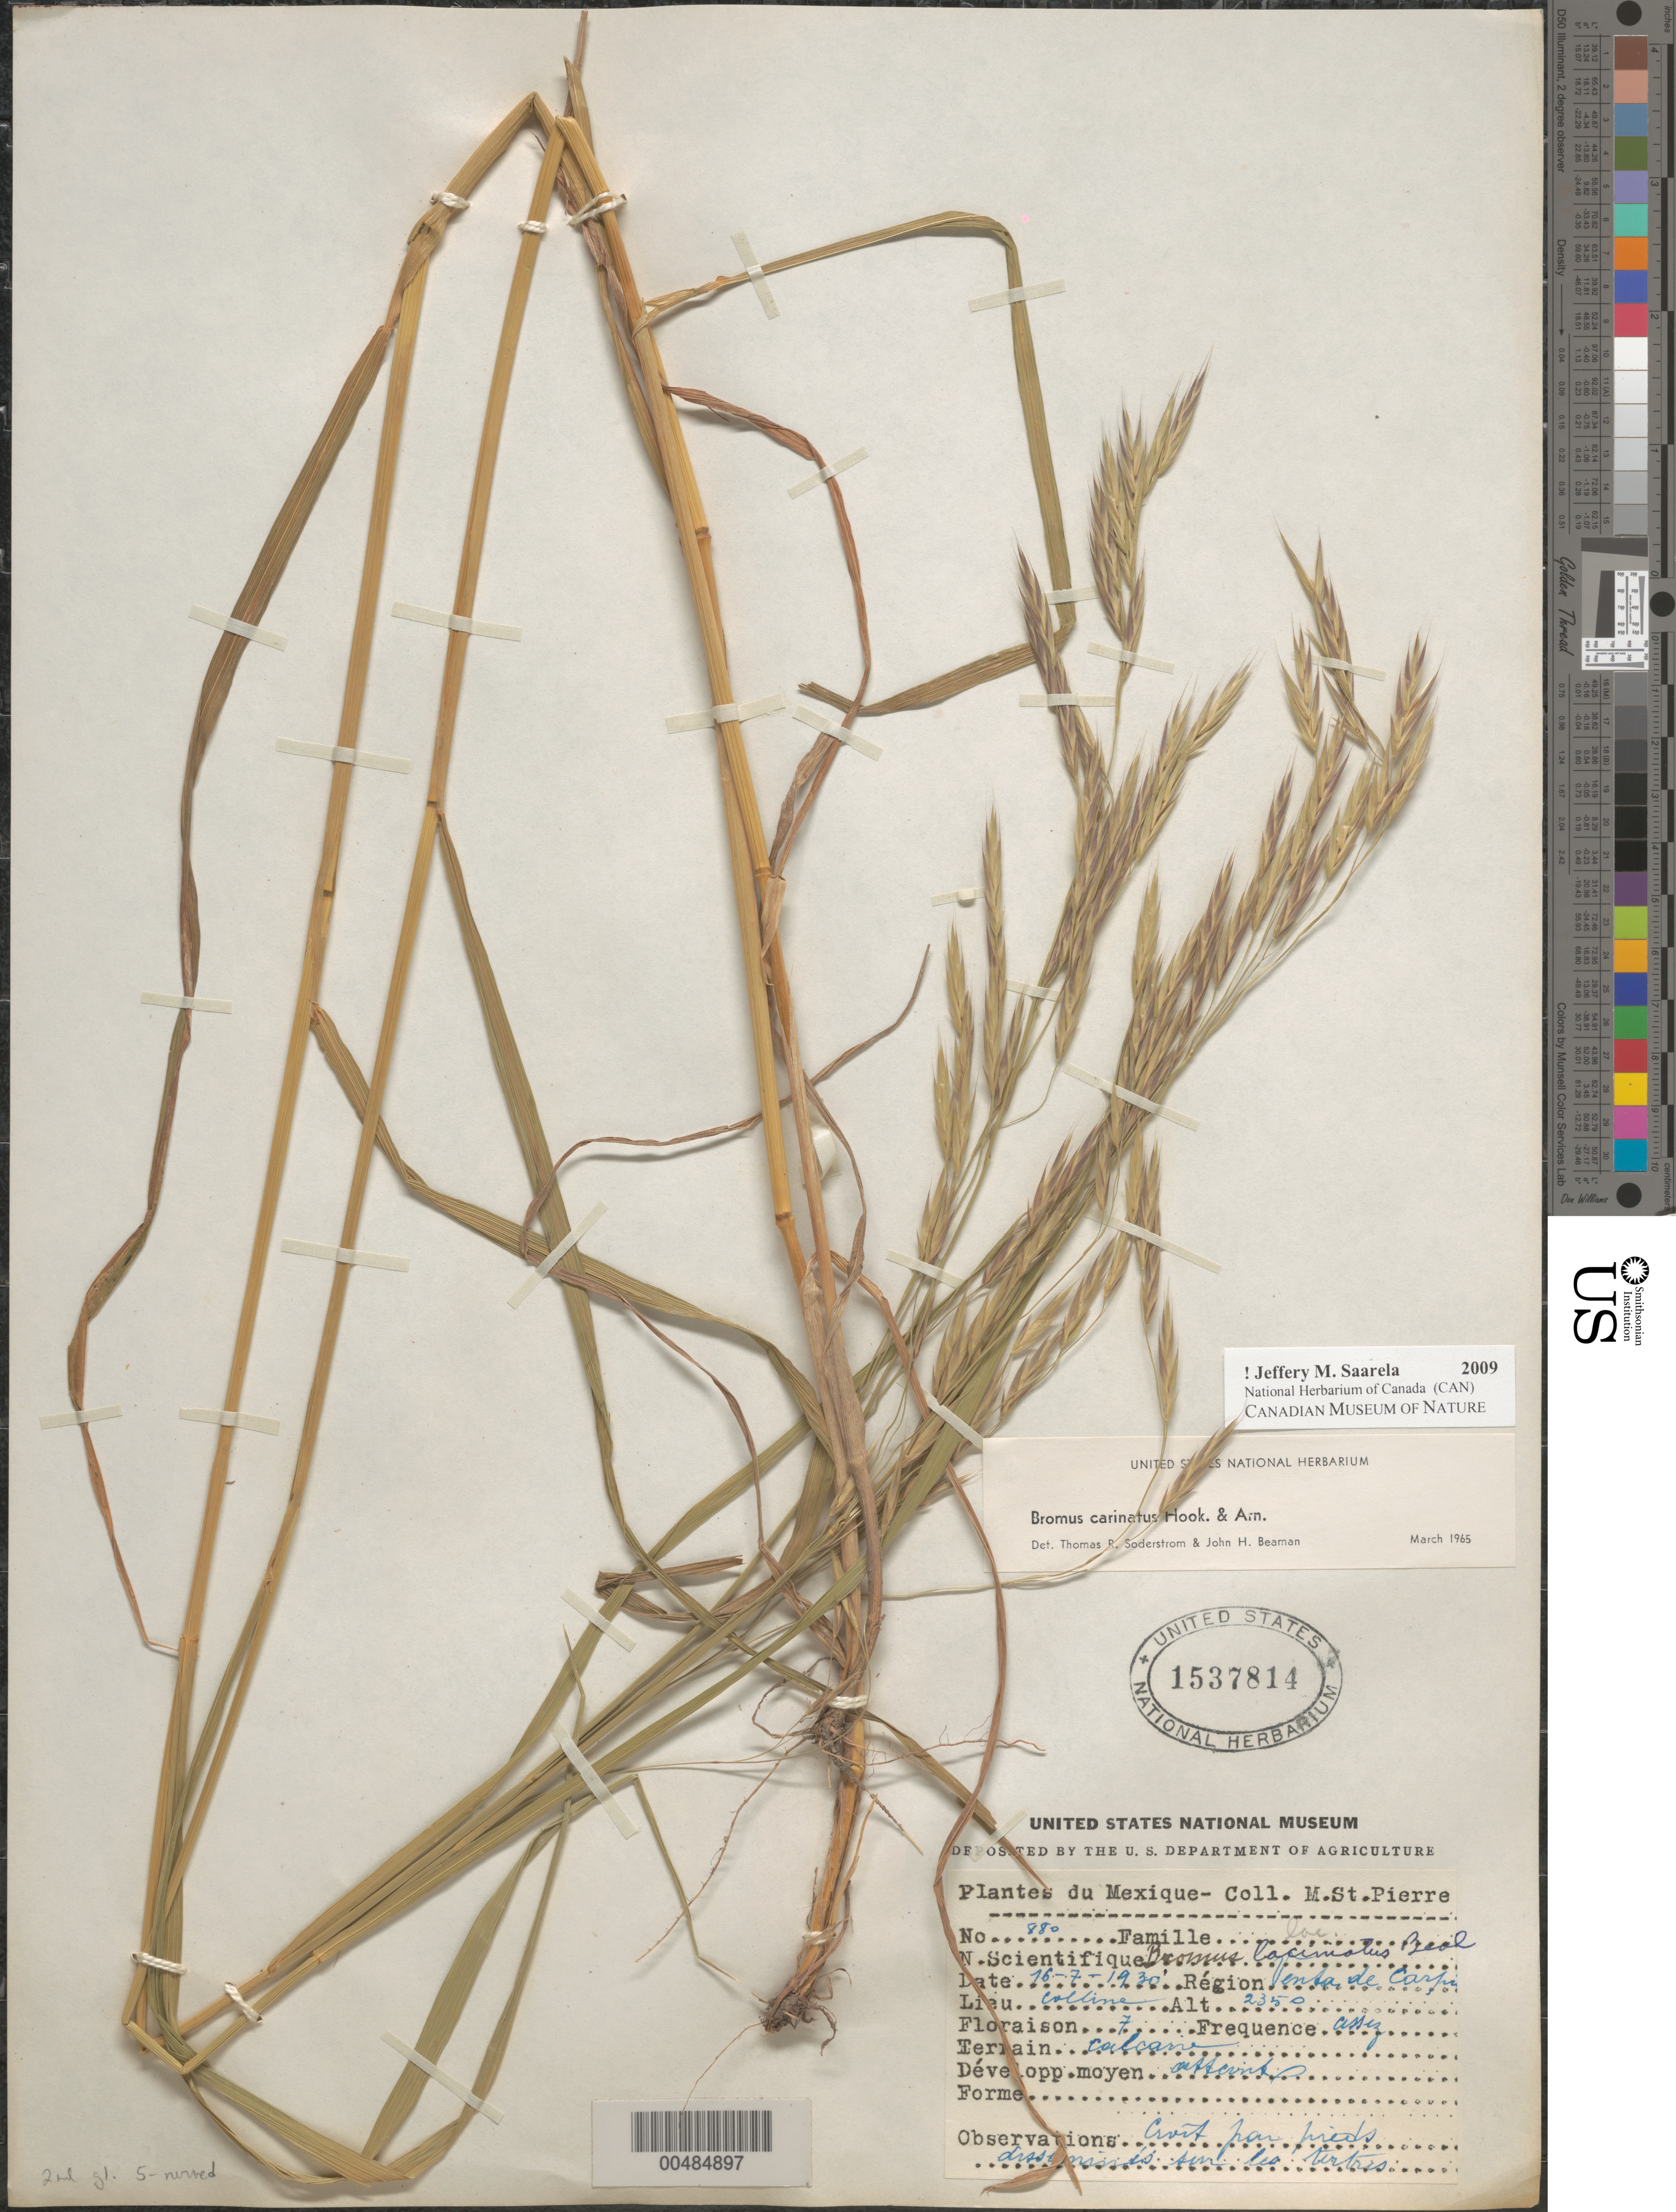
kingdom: Plantae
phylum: Tracheophyta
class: Liliopsida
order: Poales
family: Poaceae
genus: Bromus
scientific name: Bromus carinatus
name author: Hook. & Arn.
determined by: Soderstrom, T. R.; Beaman, J. H.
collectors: M. Saint-Pierre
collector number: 880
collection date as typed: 16 Jul 1930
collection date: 1930-07-16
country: Mexico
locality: Venda de Carpin, Colline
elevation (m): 2350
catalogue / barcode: US 1537814